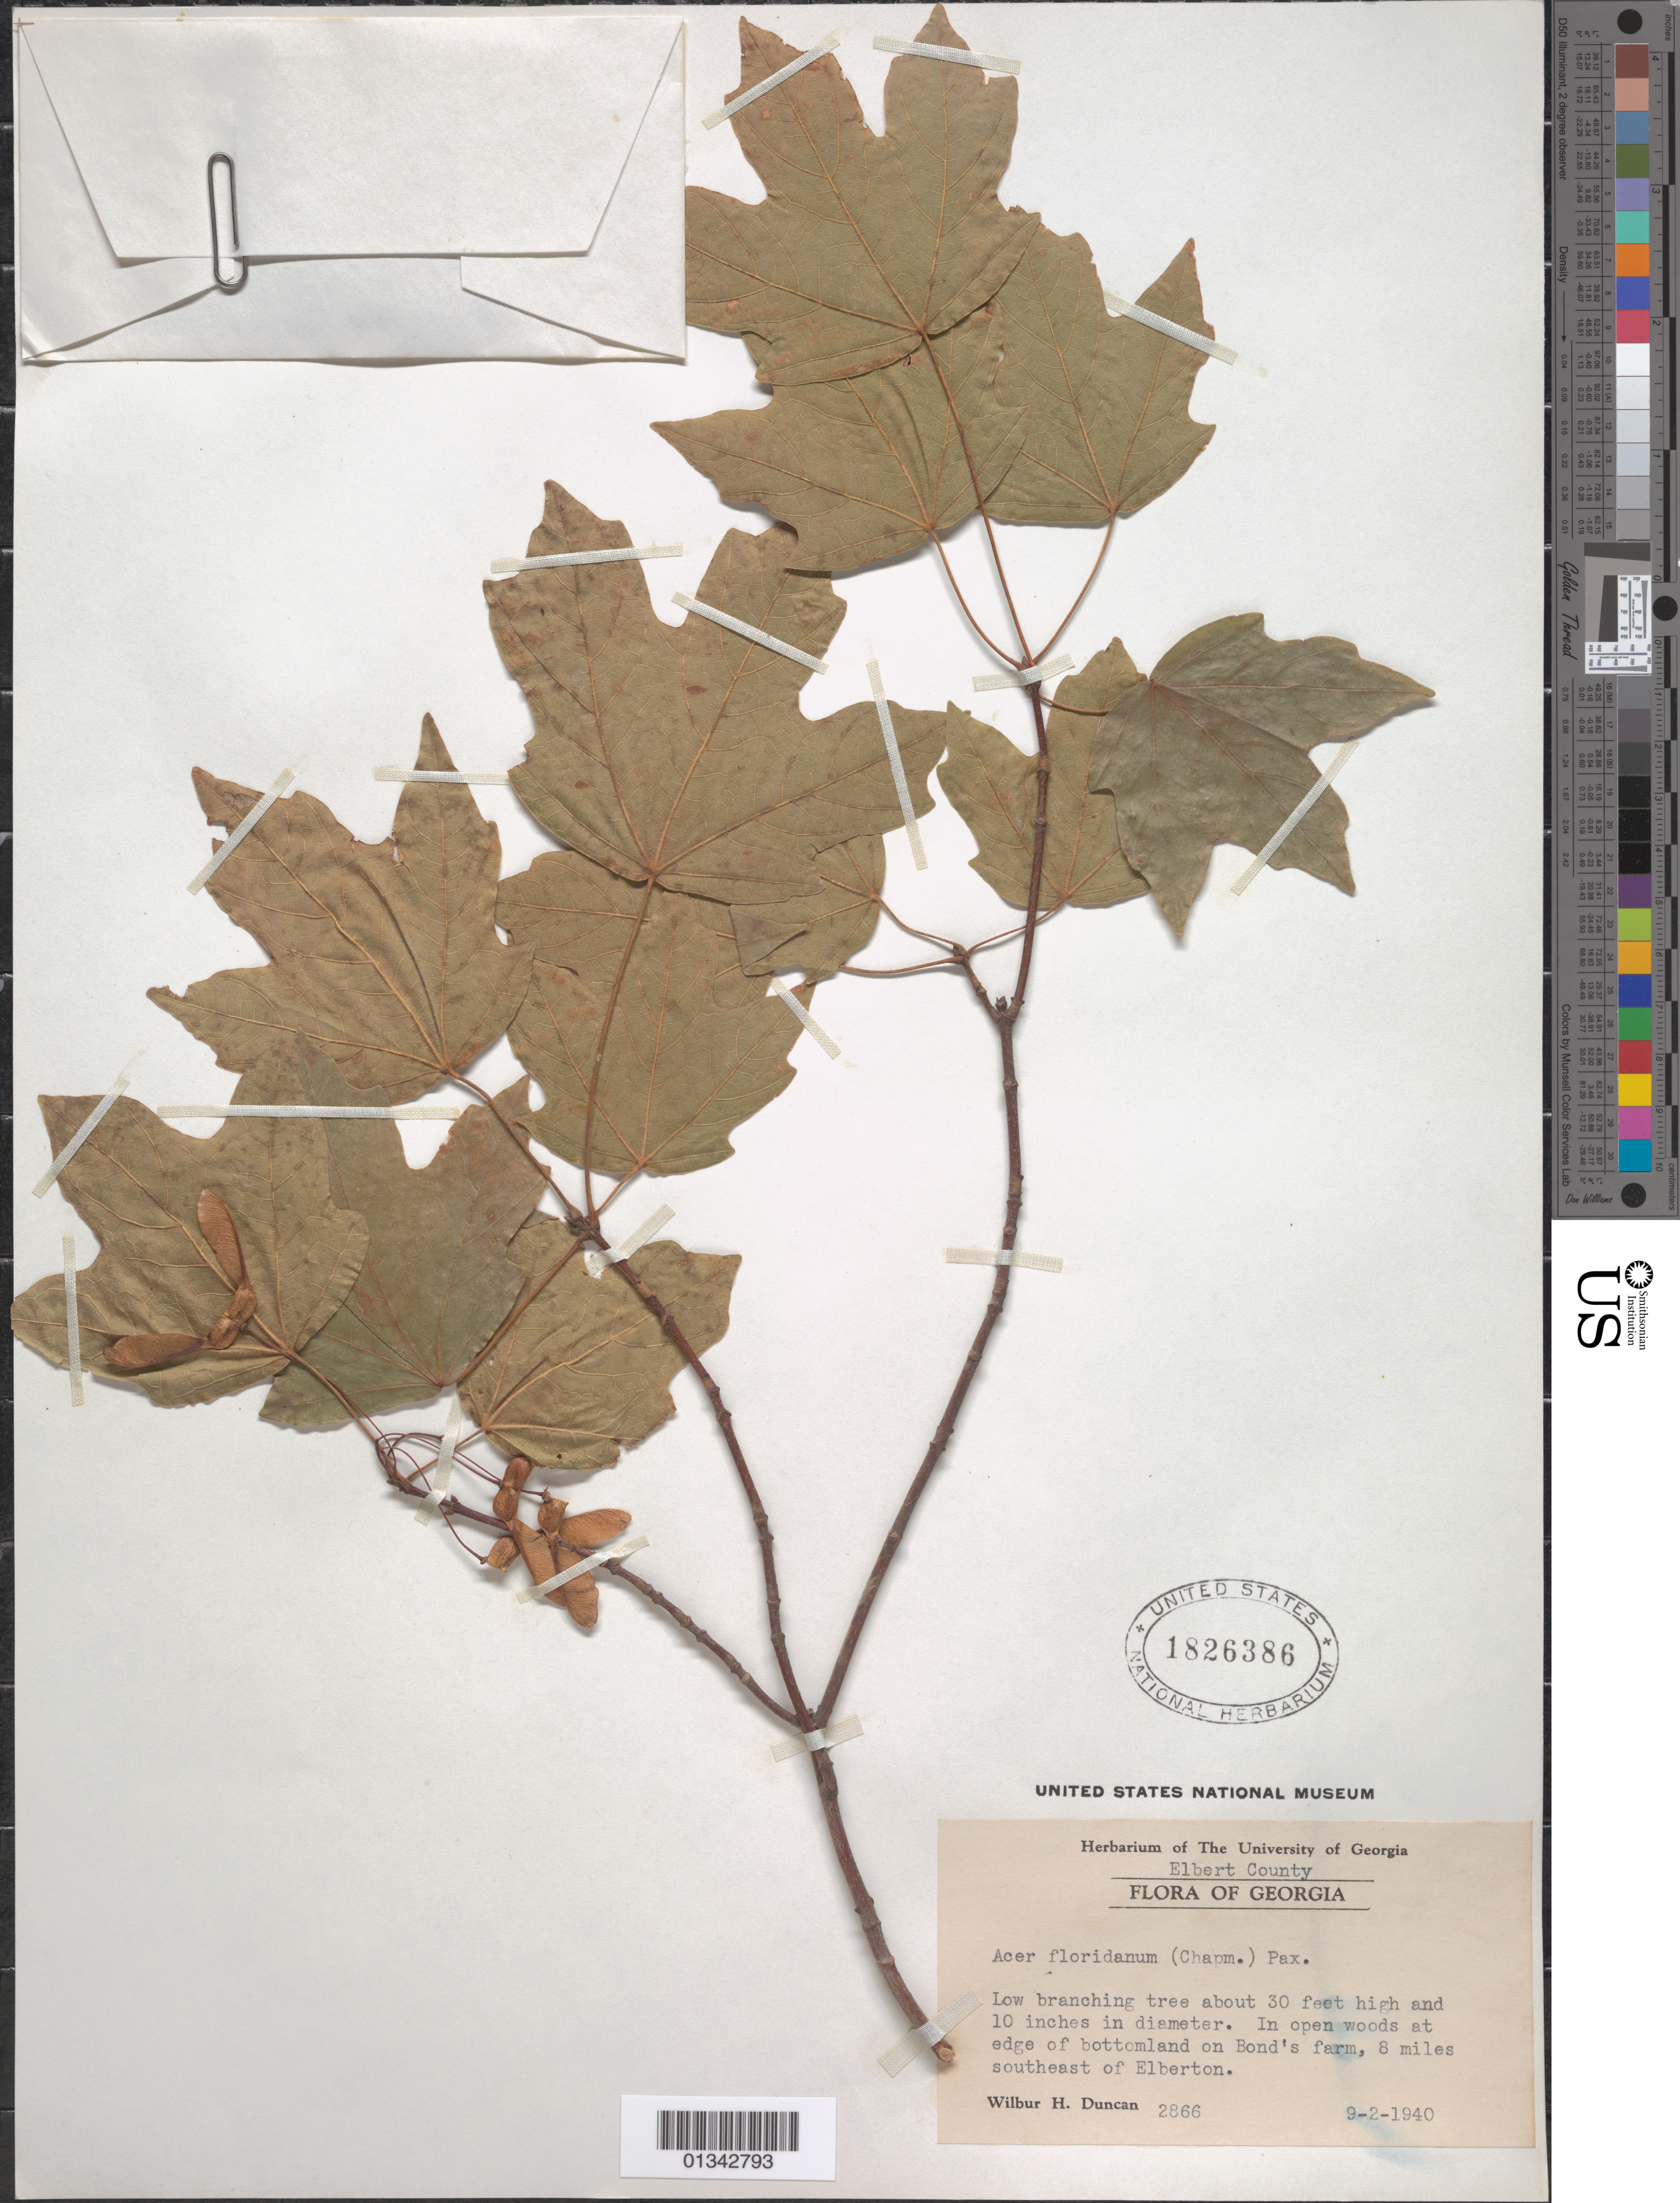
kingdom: Plantae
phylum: Tracheophyta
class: Magnoliopsida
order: Sapindales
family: Sapindaceae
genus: Acer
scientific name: Acer saccharum subsp. floridanum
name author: (Chapm.) Desmarais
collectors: W. H. Duncan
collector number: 2866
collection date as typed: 9-2-1940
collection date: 1940-09-02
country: United States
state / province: Georgia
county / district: Elbert County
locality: Bond's Farm, 8 miles SE of Elberton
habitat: In open woods at edge of bottomland on farm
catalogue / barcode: US 1826386